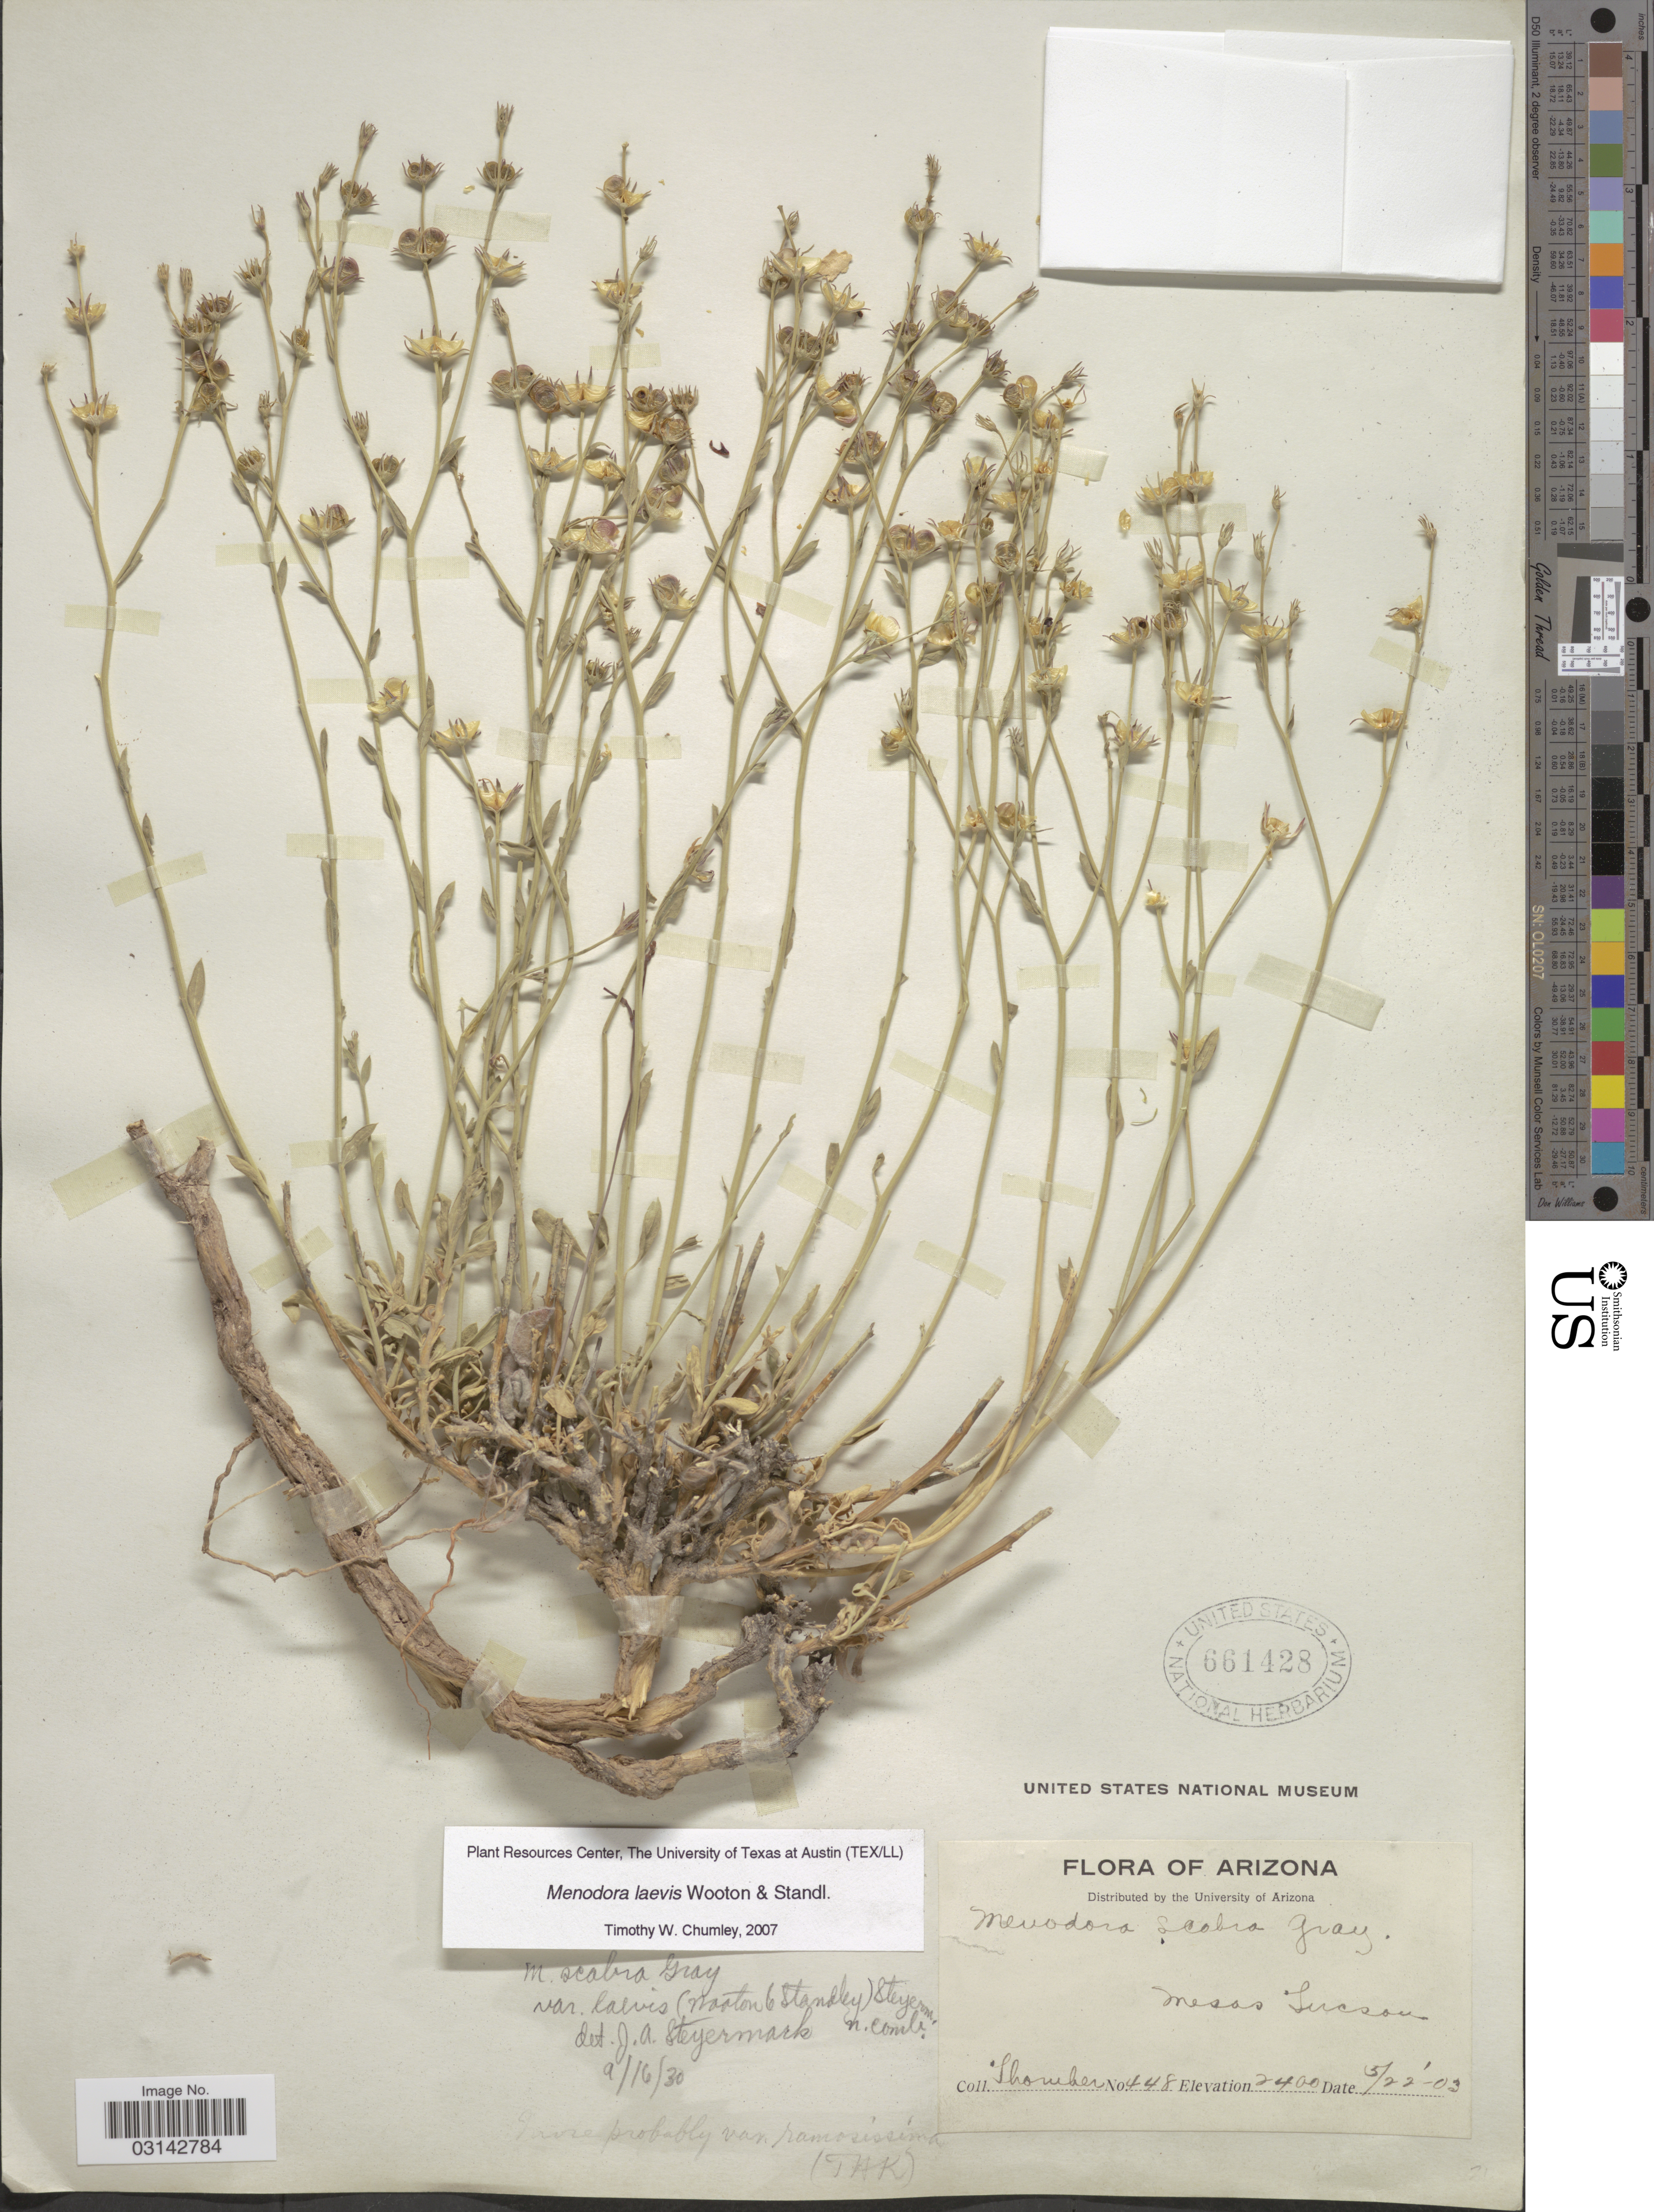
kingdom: Plantae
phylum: Tracheophyta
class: Magnoliopsida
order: Lamiales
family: Oleaceae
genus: Menodora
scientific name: Menodora laevis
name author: Wooton & Standl.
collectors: J. Thornber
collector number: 448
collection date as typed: Transcribed d/m/y: 22/5/3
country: United States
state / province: Arizona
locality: Mesas Tucson.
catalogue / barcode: US 661428